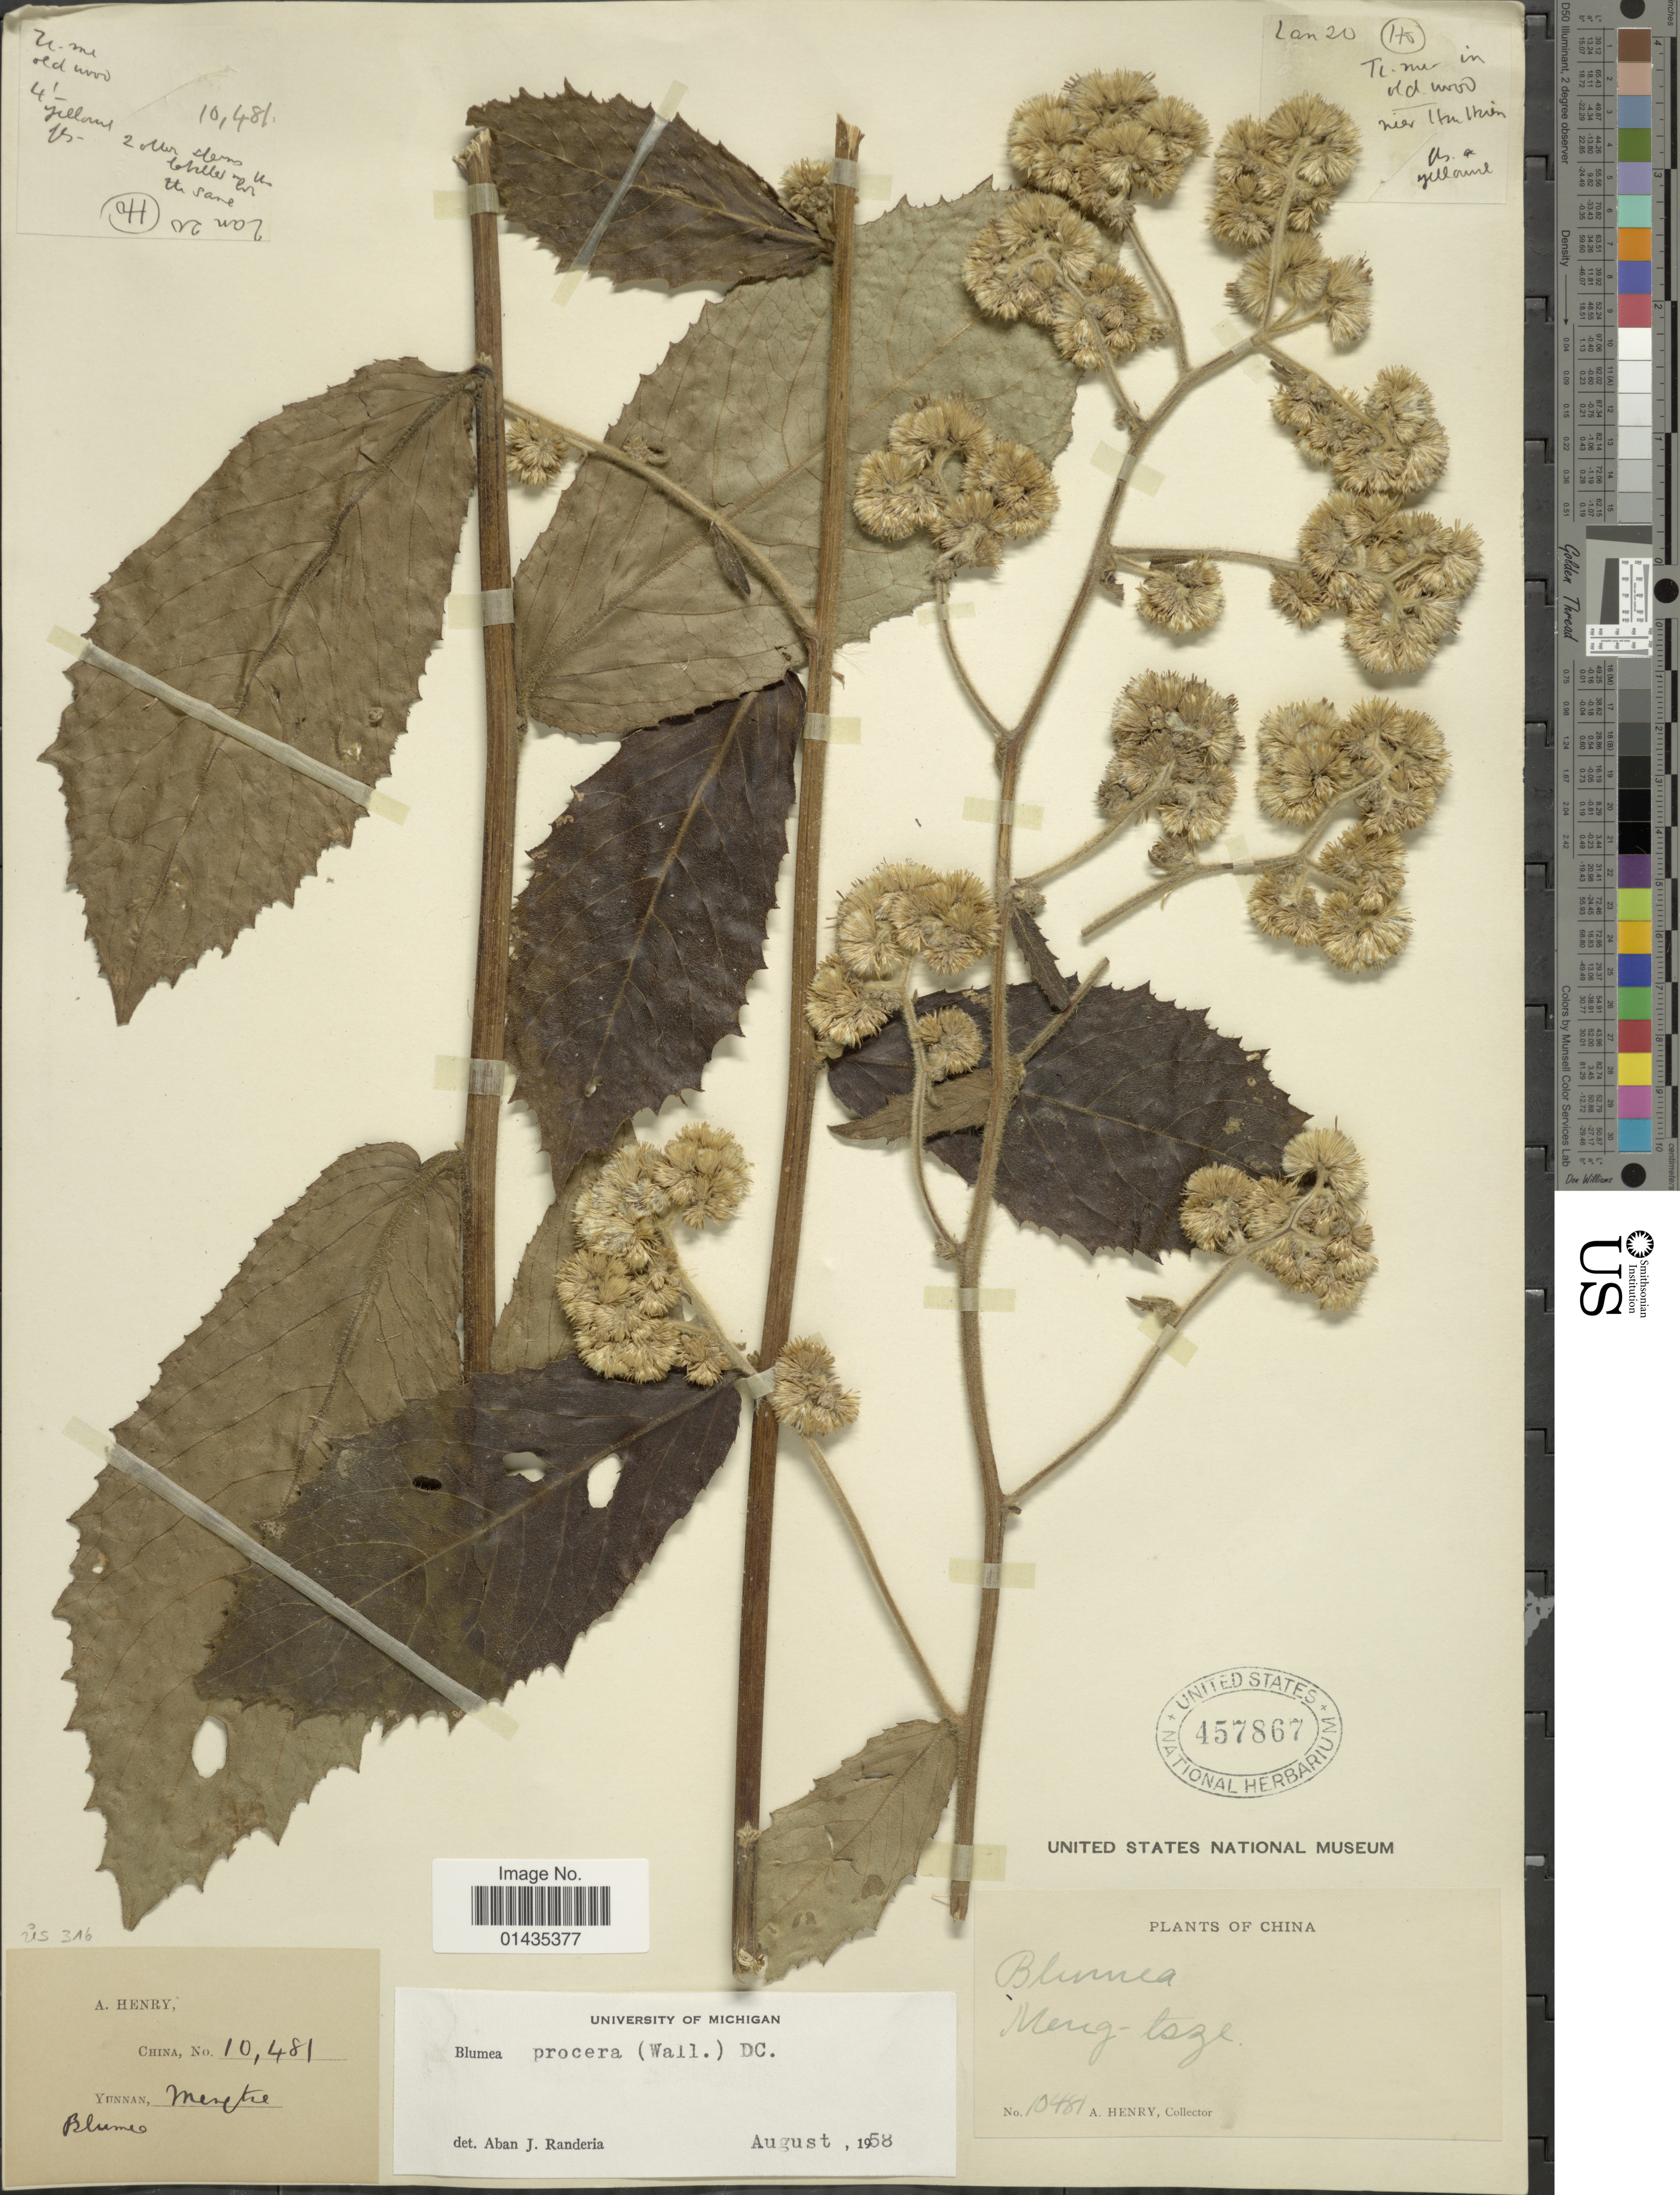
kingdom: Plantae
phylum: Tracheophyta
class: Magnoliopsida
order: Asterales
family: Asteraceae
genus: Blumea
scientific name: Blumea procera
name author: (Wall.) DC.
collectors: A. Henry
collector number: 10481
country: China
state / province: Yunnan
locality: Meng-tsze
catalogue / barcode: US 457867